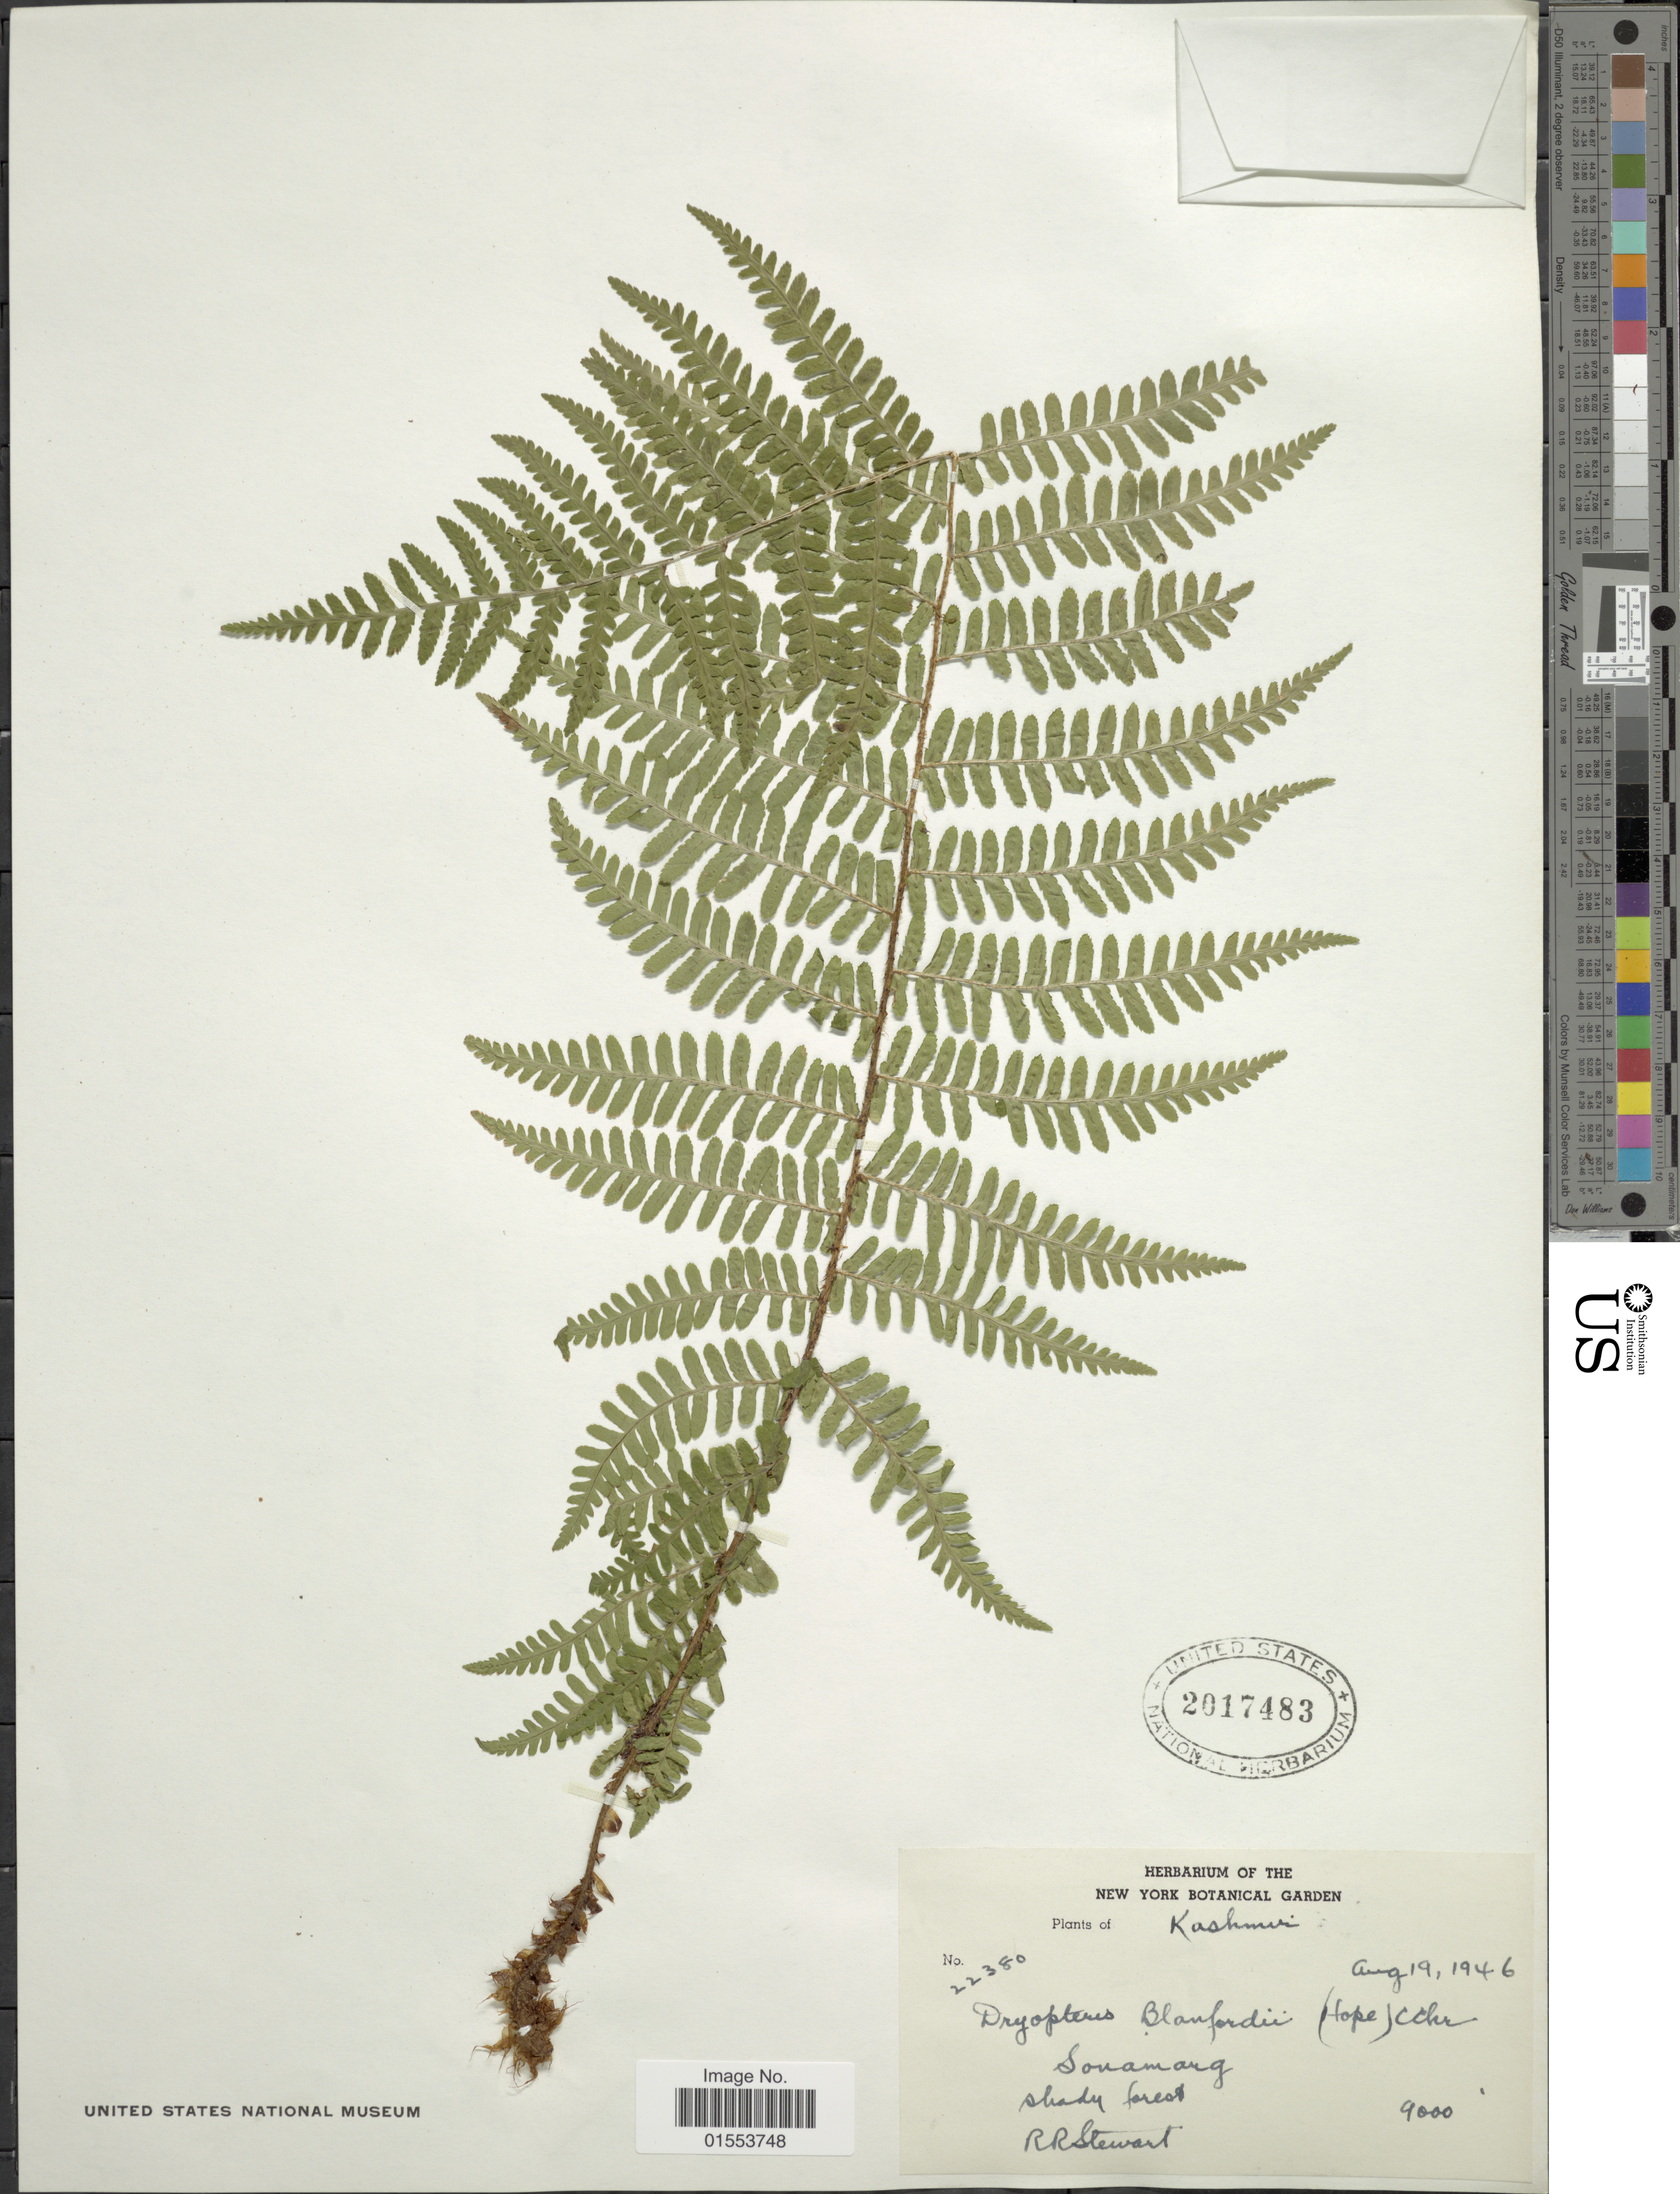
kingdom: Plantae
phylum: Tracheophyta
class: Polypodiopsida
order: Polypodiales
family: Dryopteridaceae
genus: Dryopteris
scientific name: Dryopteris blanfordii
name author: (C. Hope) C. Chr.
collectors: R. R. Stewart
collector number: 22380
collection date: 1946-08-19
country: India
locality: Kashmir, Sonamarg.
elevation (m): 2743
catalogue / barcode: US 2017483